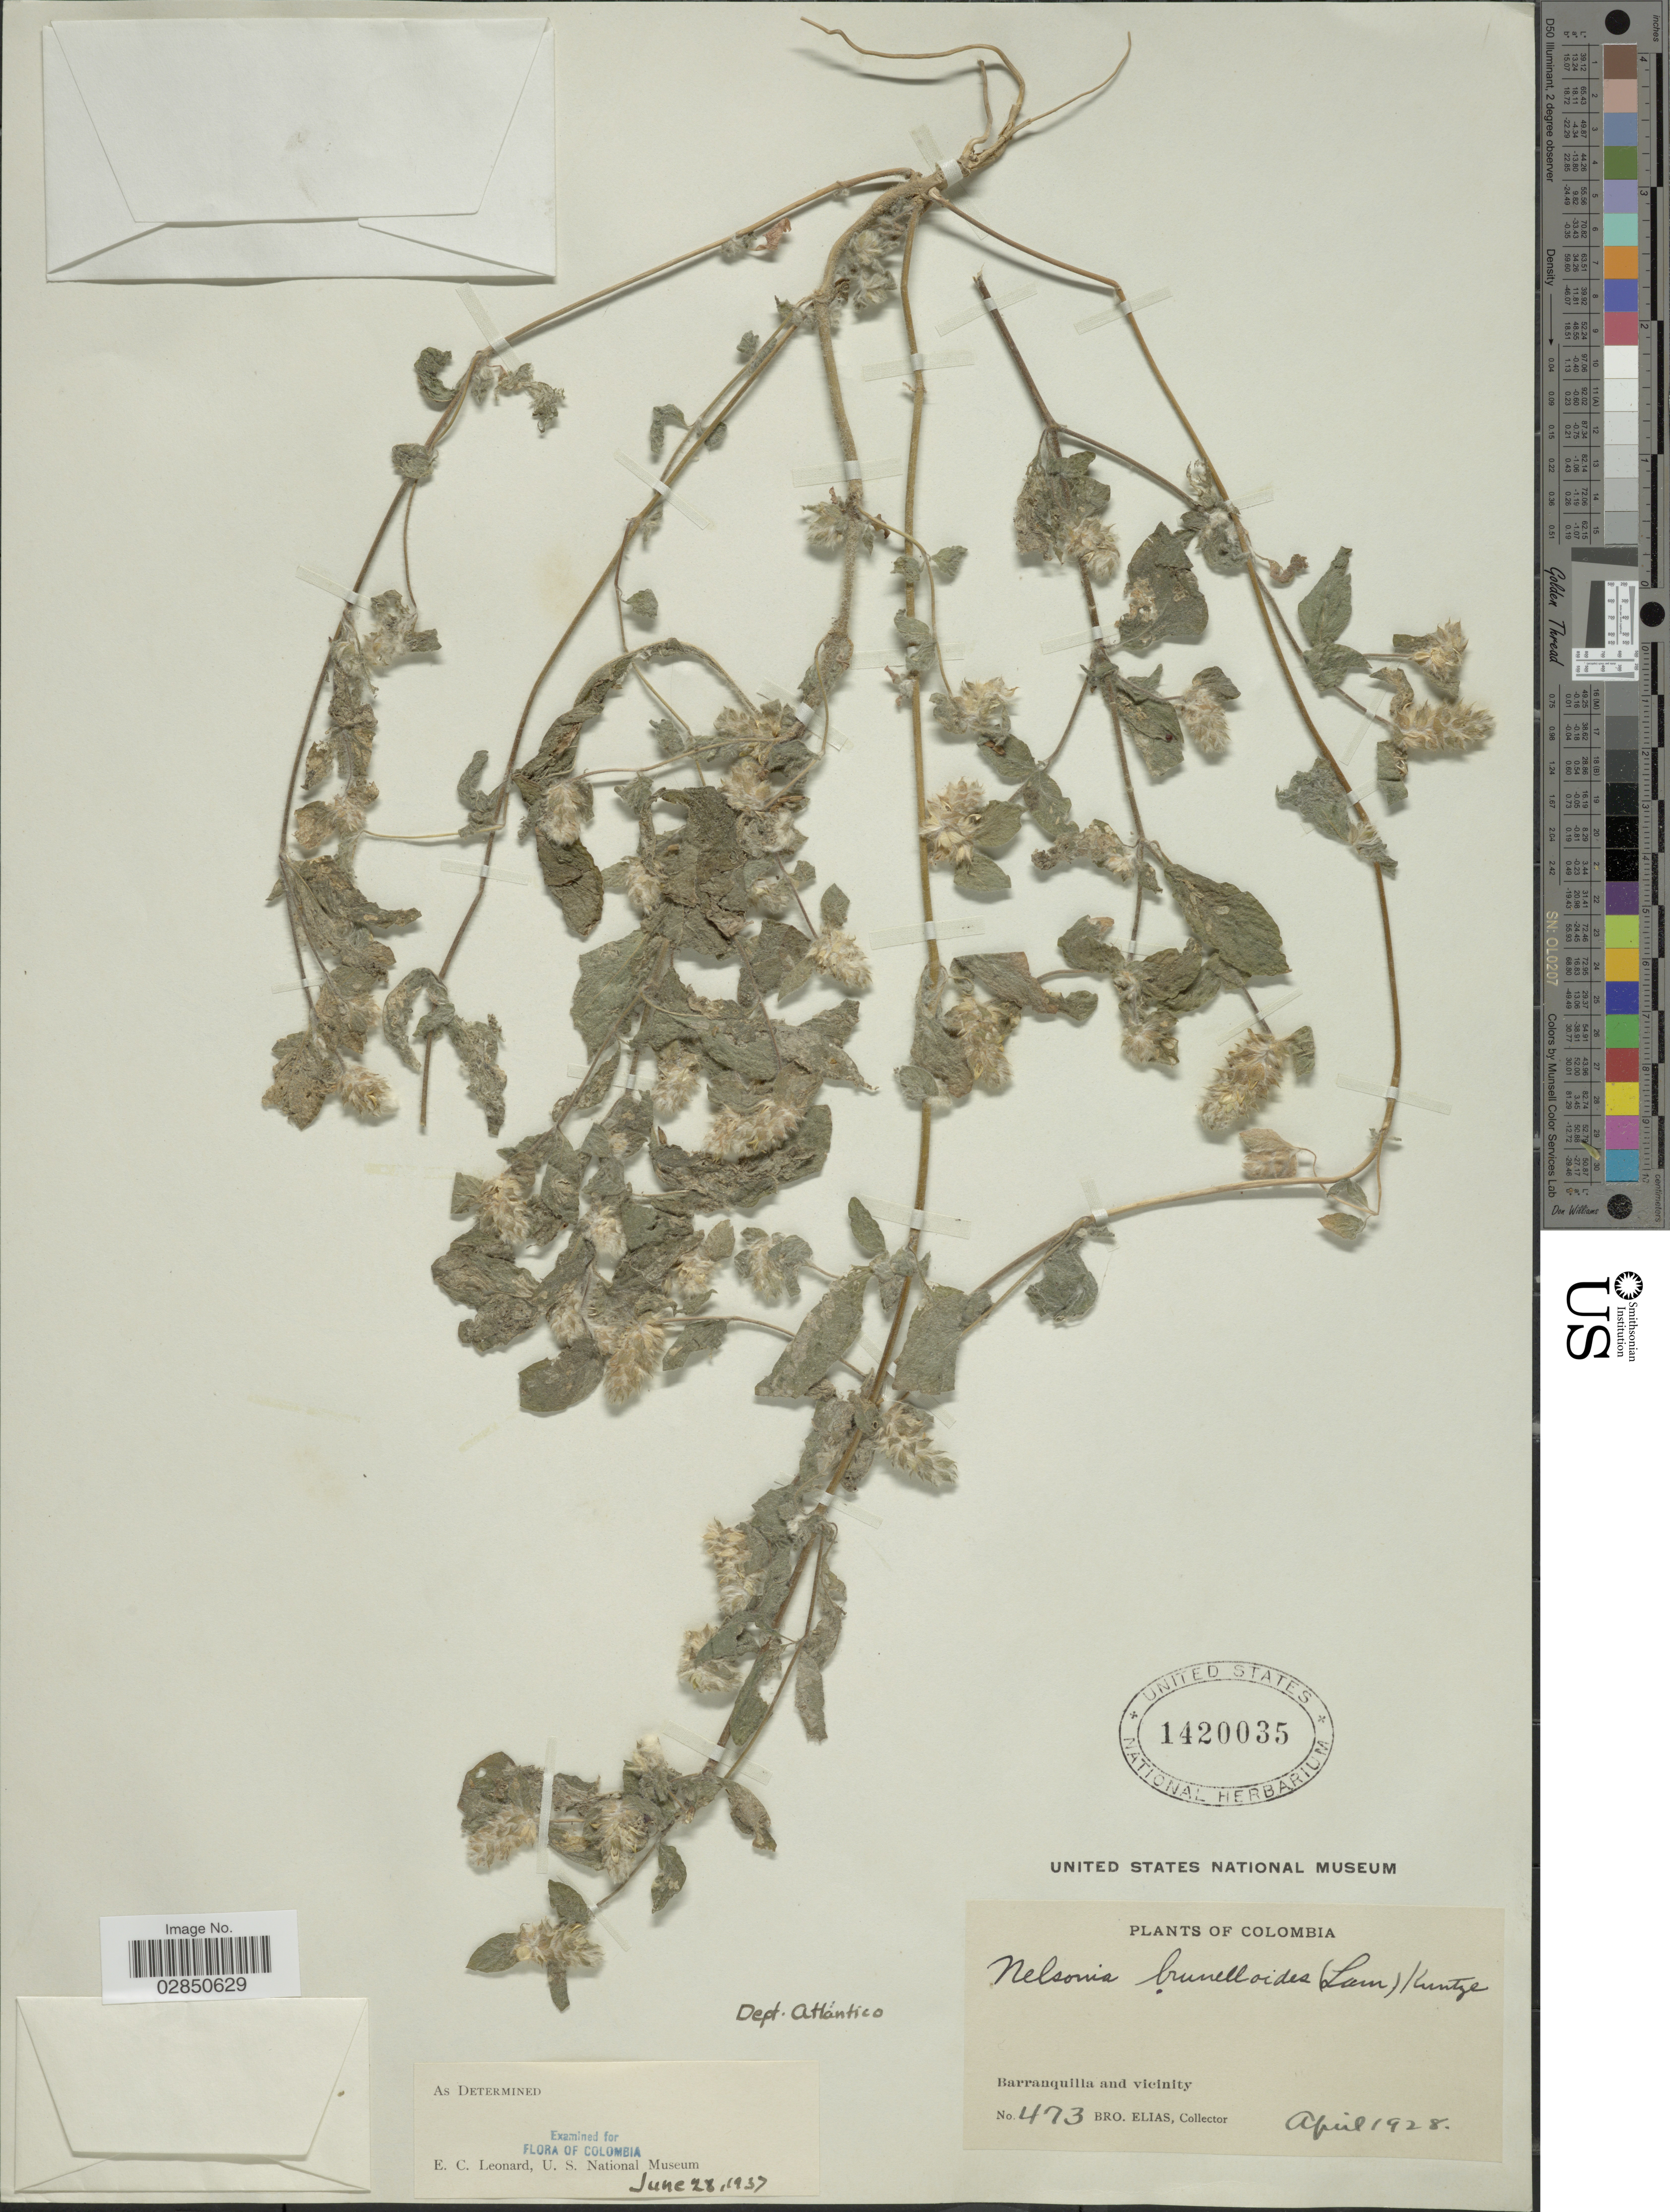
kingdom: Plantae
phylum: Tracheophyta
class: Magnoliopsida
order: Lamiales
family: Acanthaceae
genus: Nelsonia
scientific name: Nelsonia pohlii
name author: Nees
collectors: Bro. Elias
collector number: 473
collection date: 1928-04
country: Colombia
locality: Barranquilla and vicinity.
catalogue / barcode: US 1420035